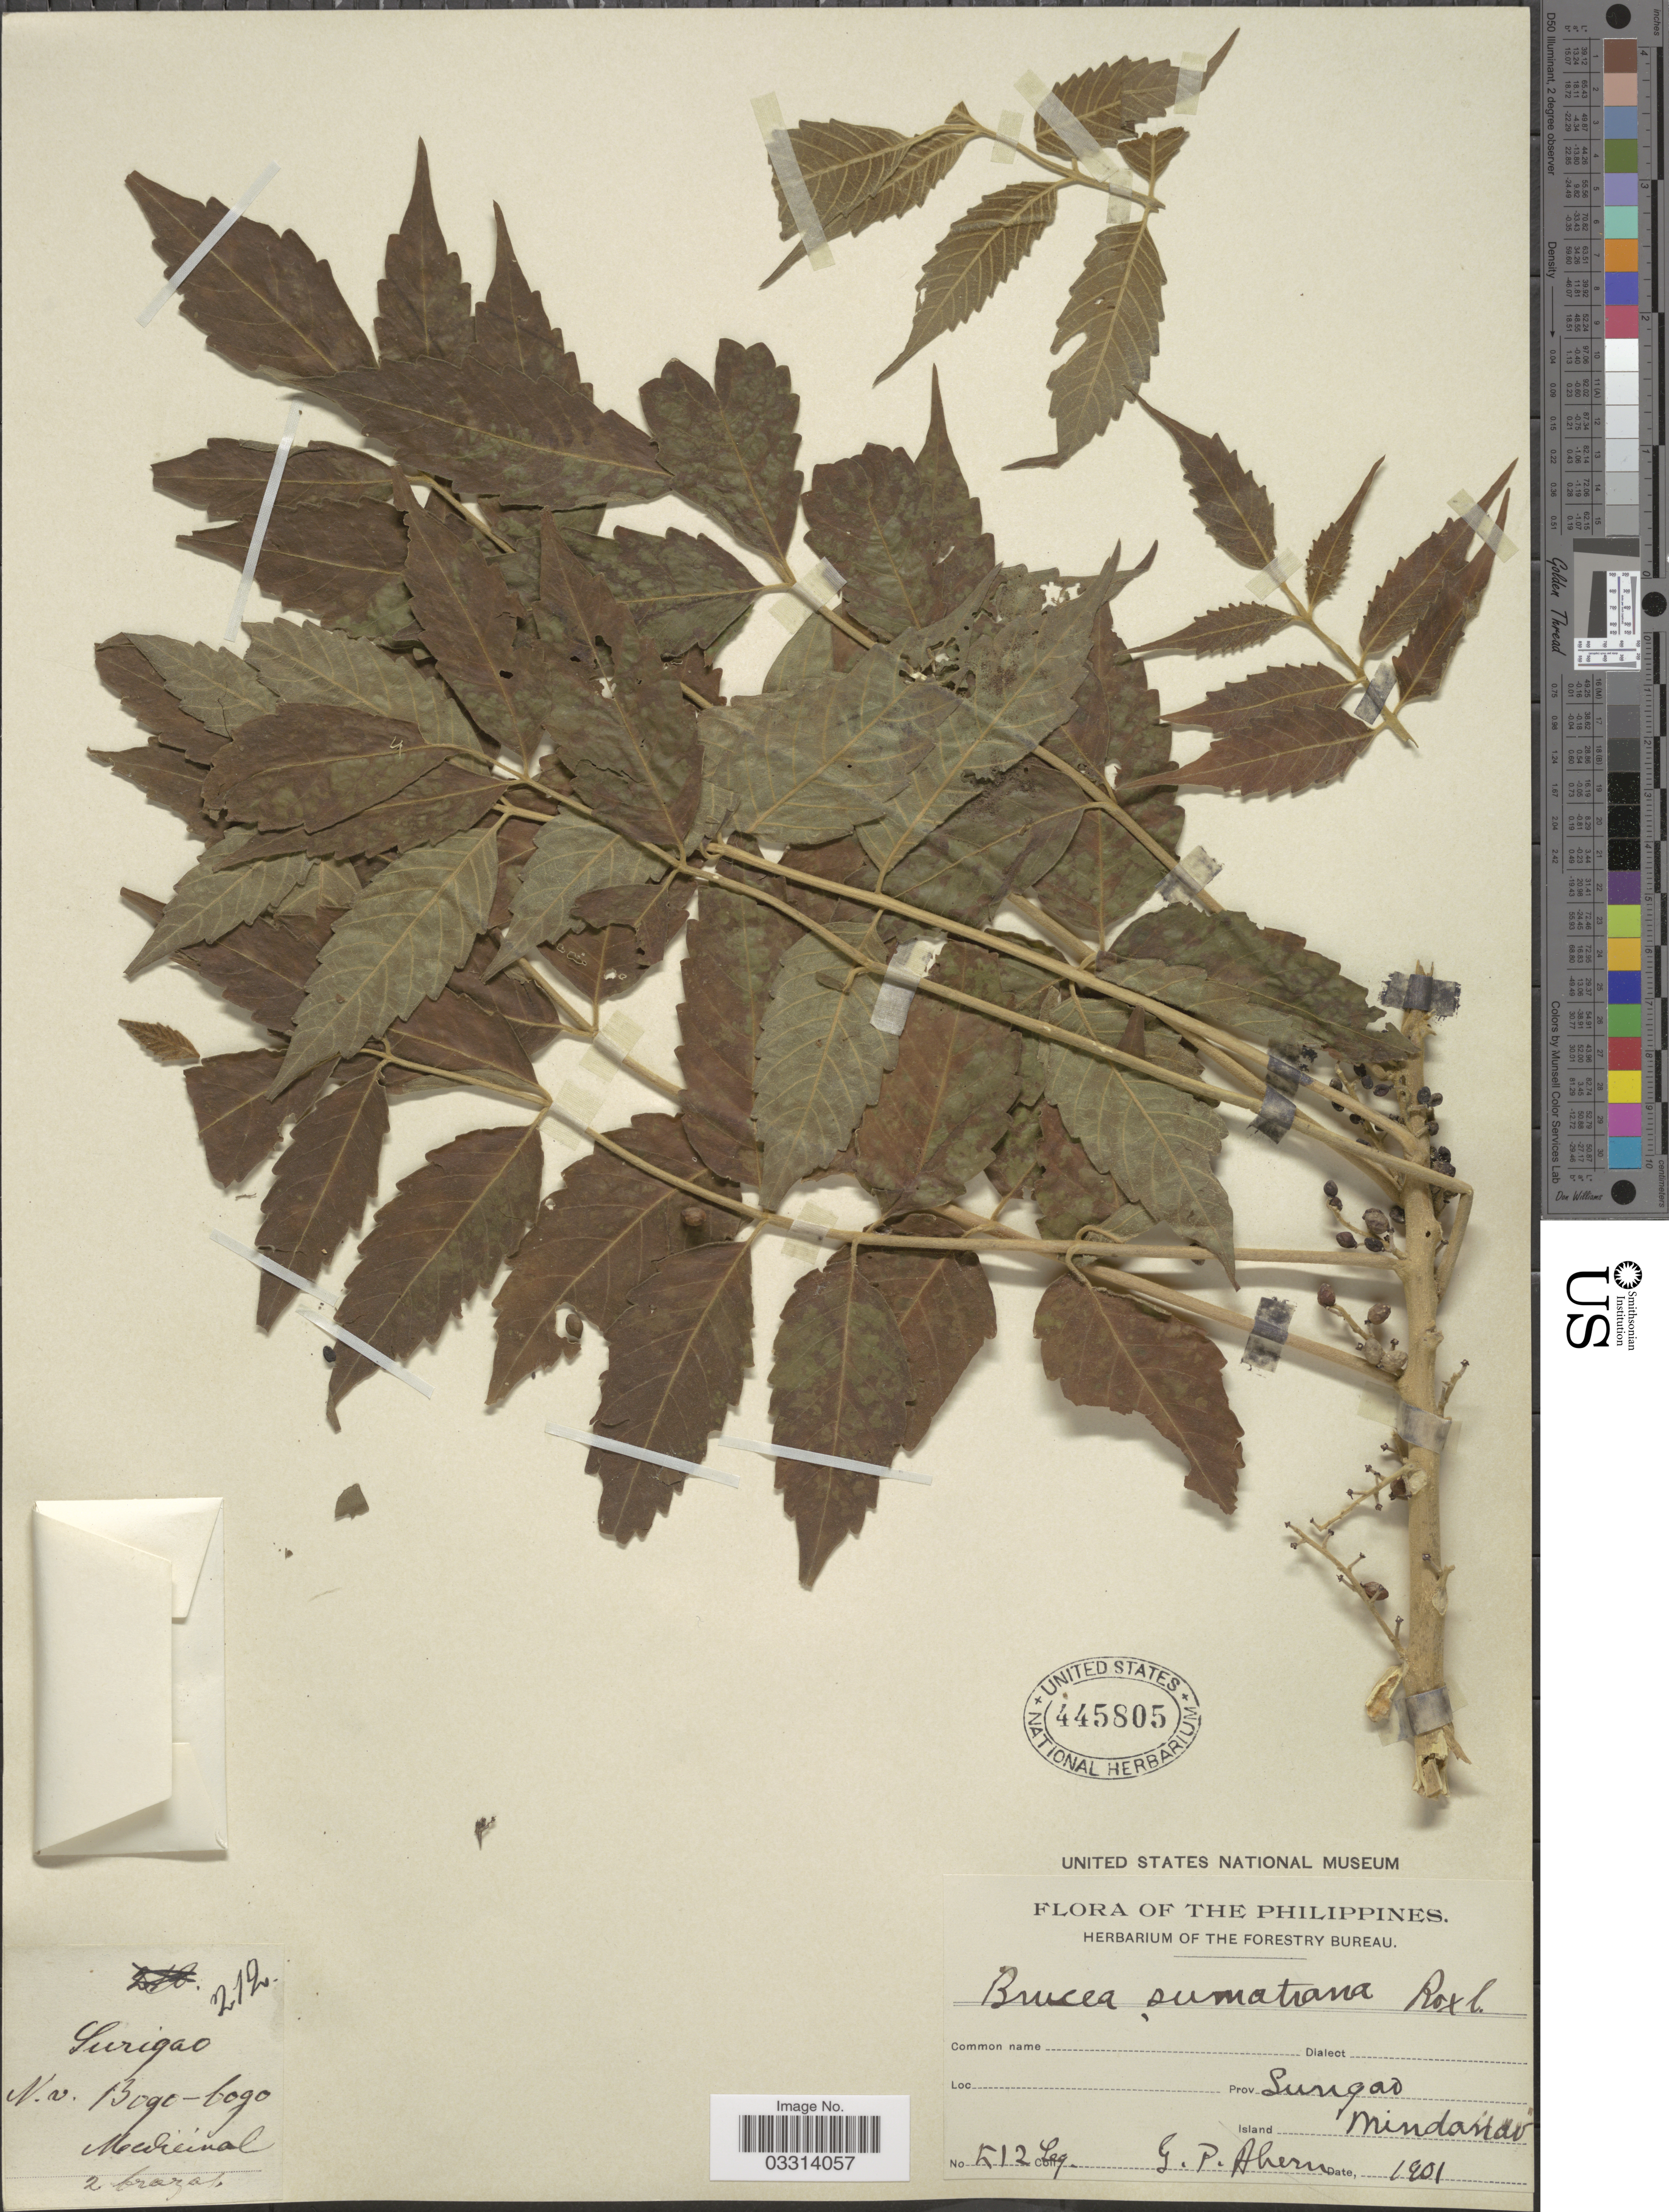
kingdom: Plantae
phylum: Tracheophyta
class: Magnoliopsida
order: Sapindales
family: Simaroubaceae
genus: Brucea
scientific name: Brucea javanica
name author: (L.) Merr.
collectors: G. Ahern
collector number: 512*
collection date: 1901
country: Philippines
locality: Prov. Sungao. Island Mindanao.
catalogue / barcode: US 445805